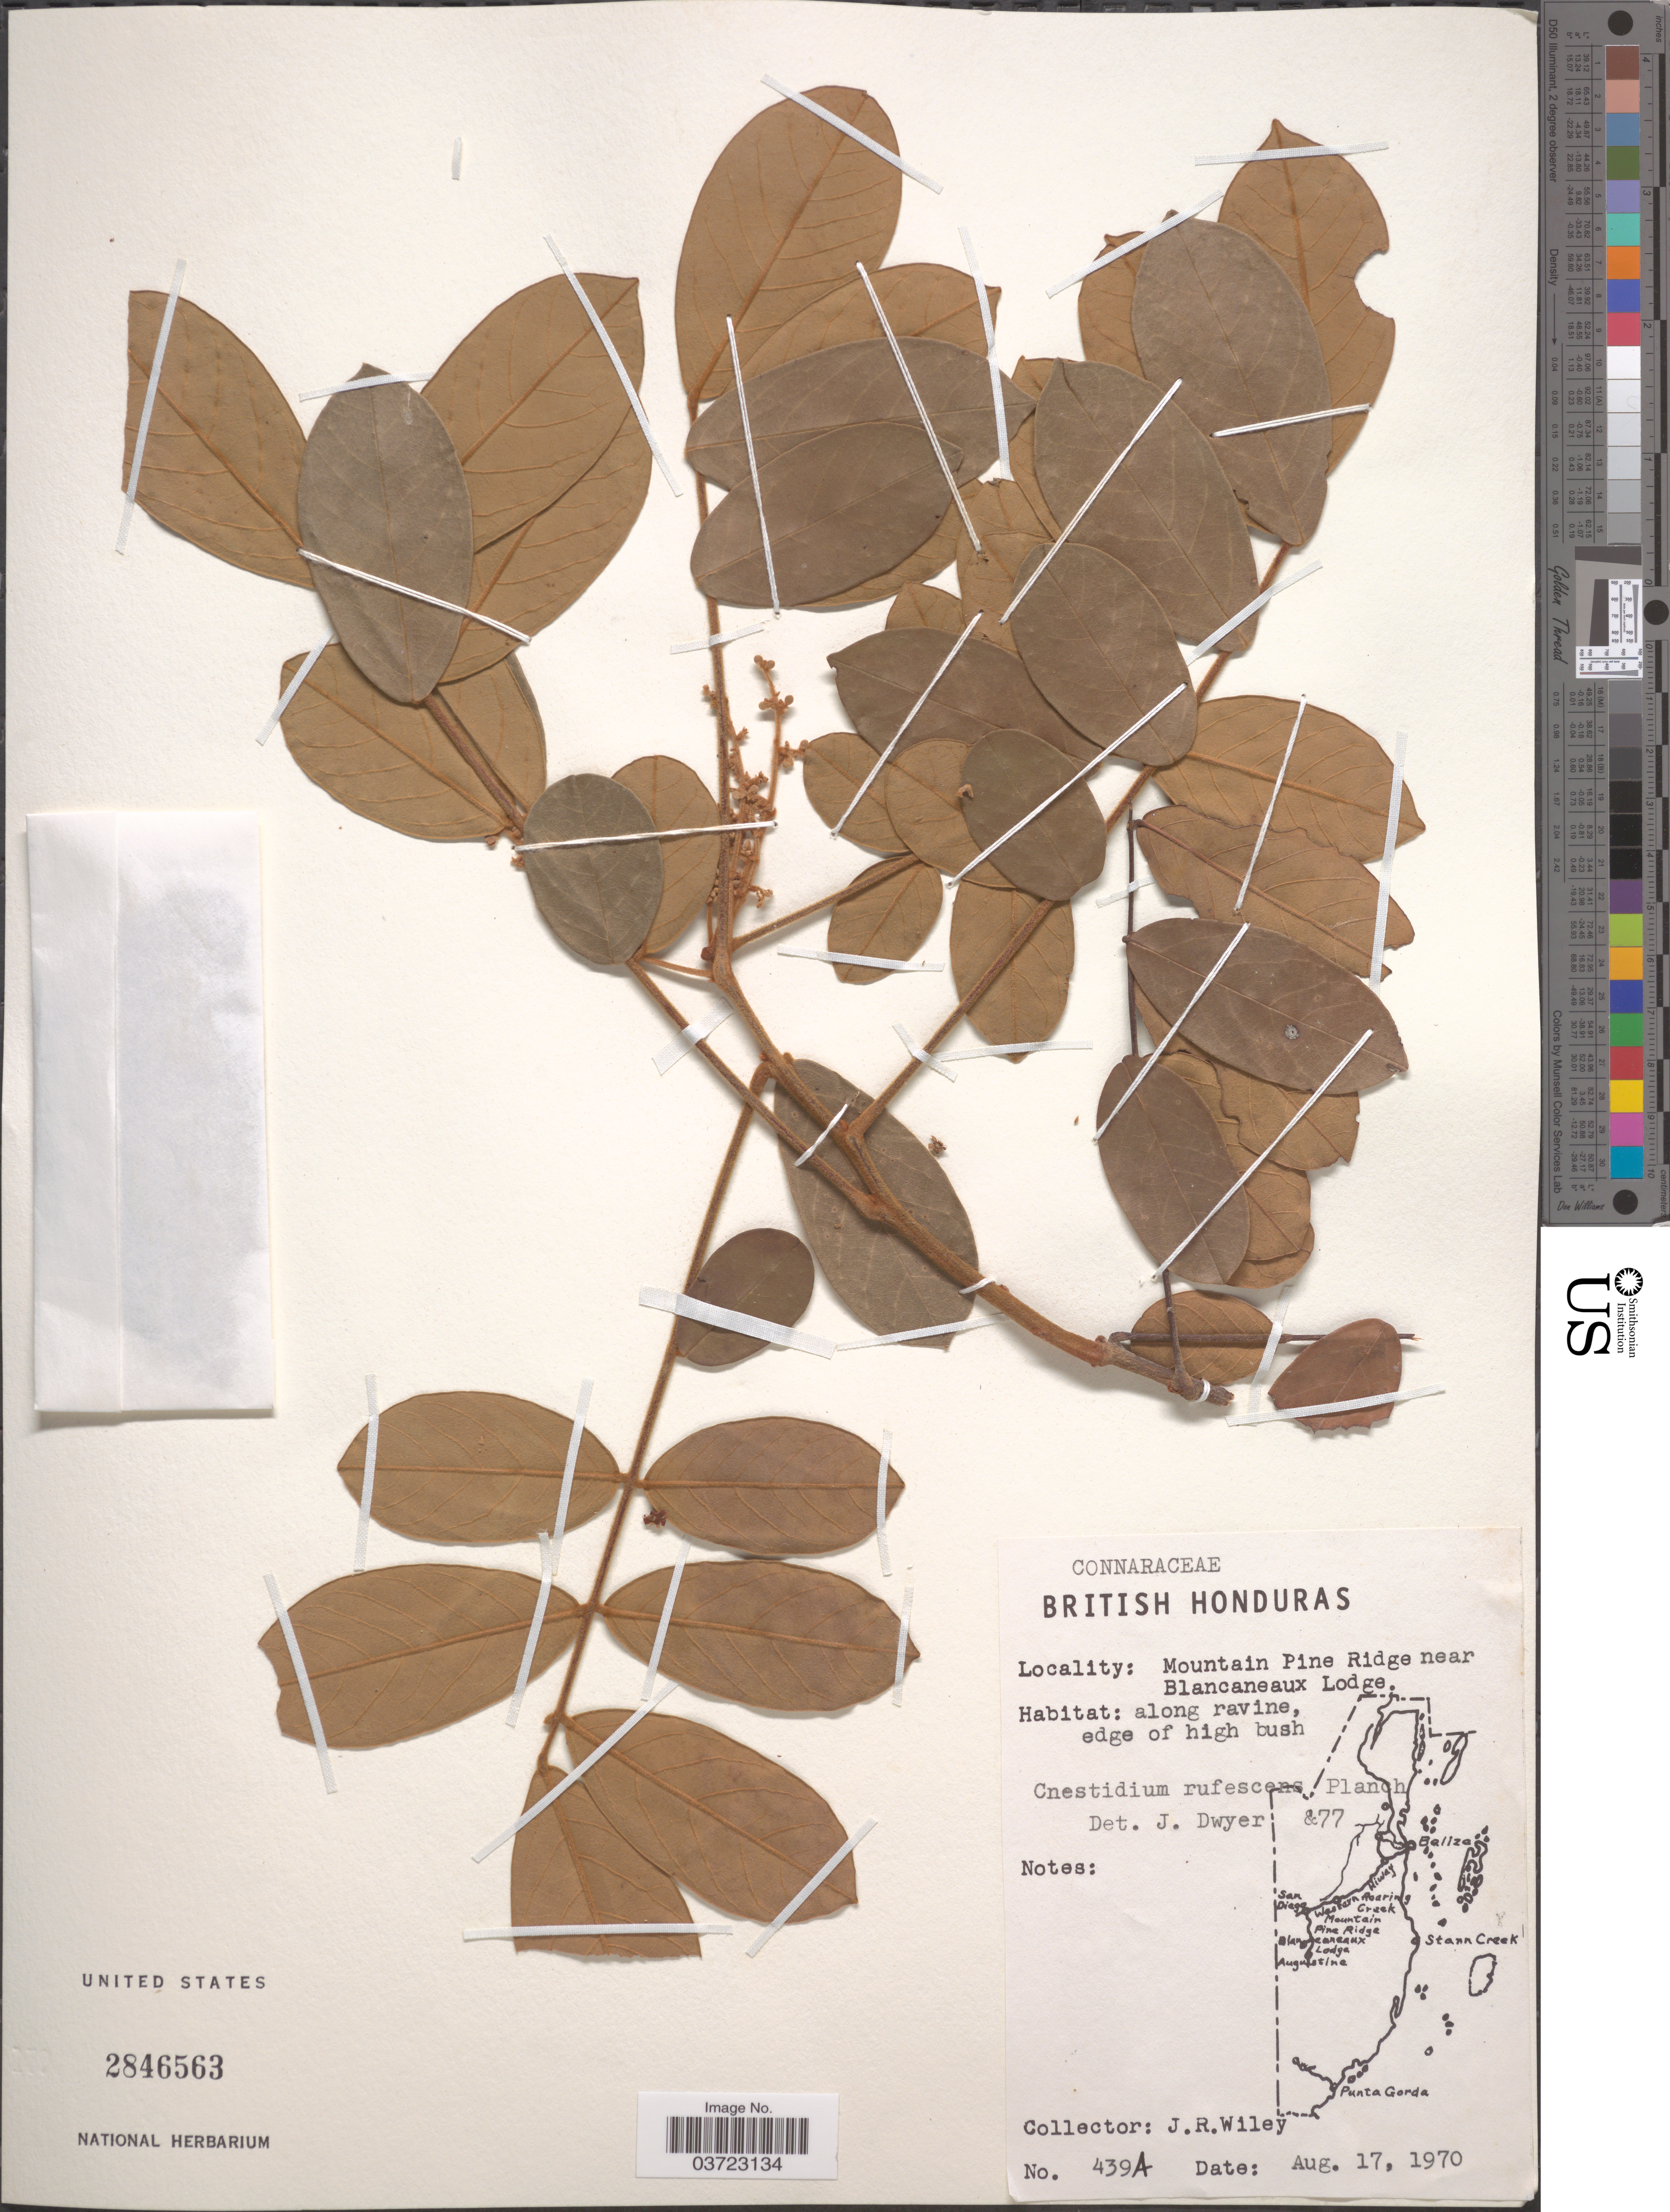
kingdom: Plantae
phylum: Tracheophyta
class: Magnoliopsida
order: Oxalidales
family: Connaraceae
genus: Cnestidium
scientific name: Cnestidium rufescens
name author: Planch.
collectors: J. Wiley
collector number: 439A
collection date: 1970-08-17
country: Belize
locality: British Honduras. Mountain Pine Ridge near Blancaneaux Lodge.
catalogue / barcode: US 2846563